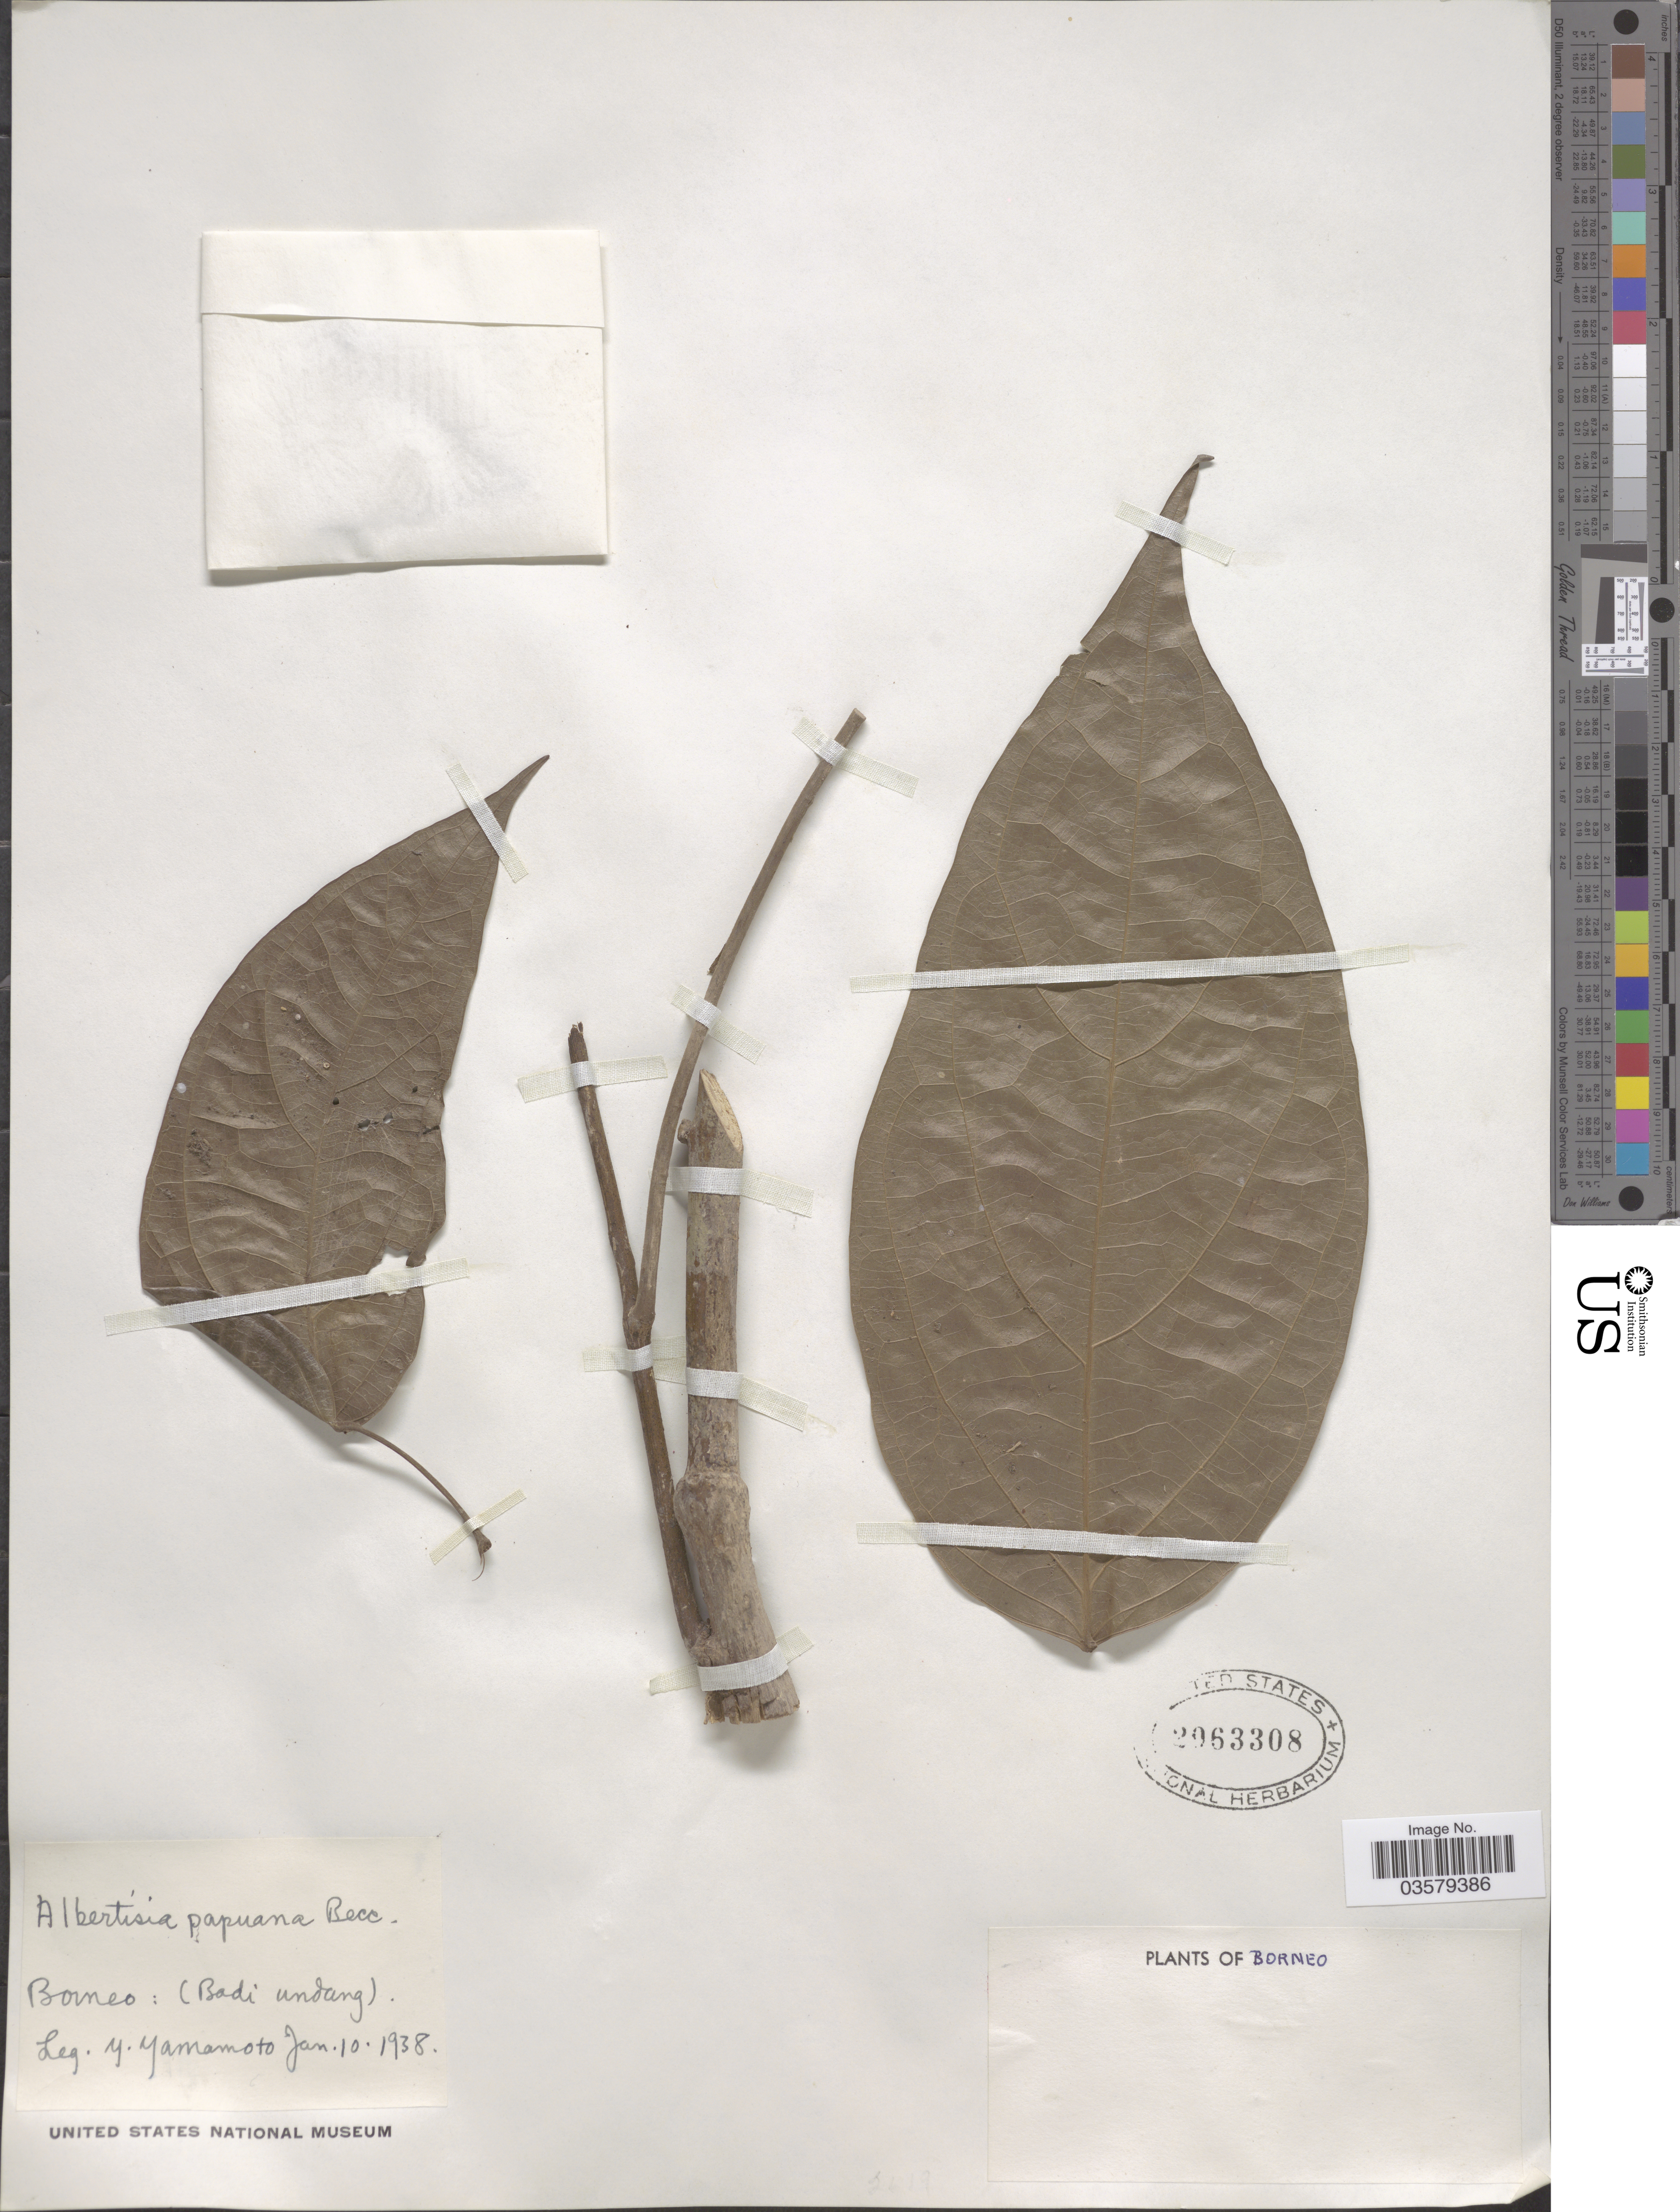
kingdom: Plantae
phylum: Tracheophyta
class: Magnoliopsida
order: Ranunculales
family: Menispermaceae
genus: Albertisia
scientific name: Albertisia papuana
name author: Becc.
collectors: Y. Yamamoto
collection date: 1938-01-10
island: Borneo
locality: Borneo: (Badi Undang).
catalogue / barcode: US 2063308